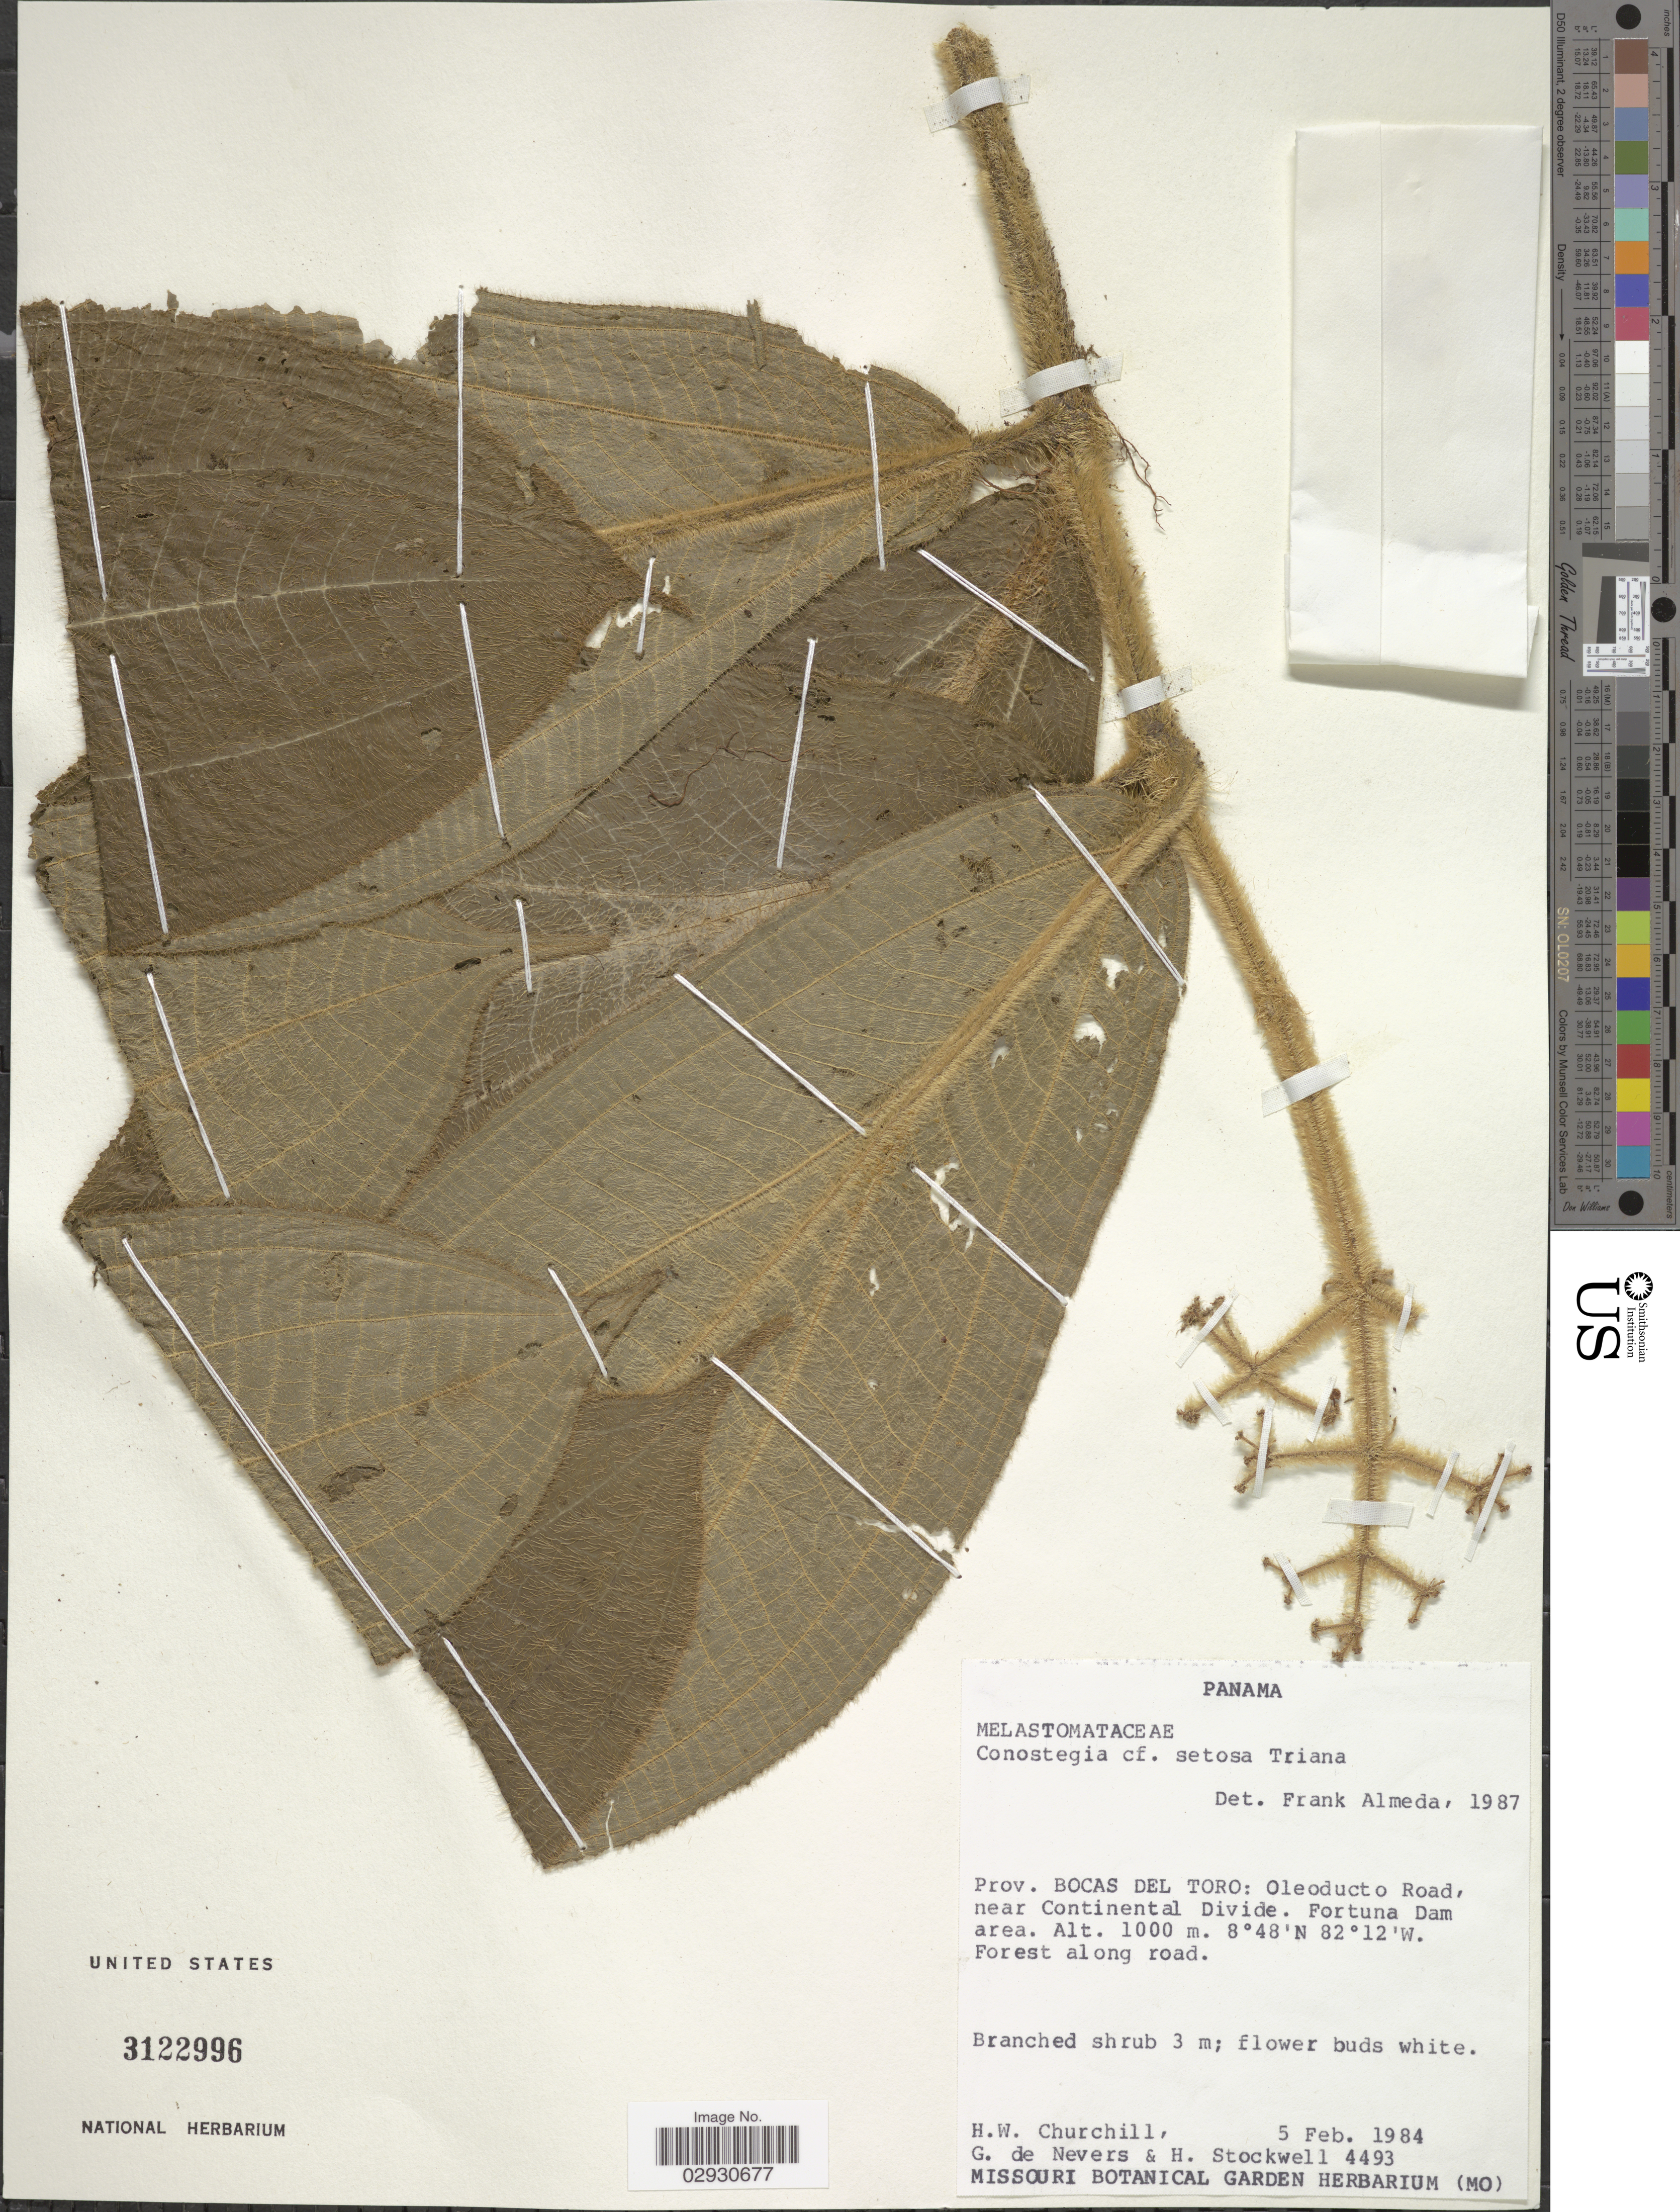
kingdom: Plantae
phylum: Tracheophyta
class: Magnoliopsida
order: Myrtales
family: Melastomataceae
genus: Conostegia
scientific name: Conostegia setosa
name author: Triana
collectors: H. Churchill, G. C. de Nevers & H. Stockwell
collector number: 4493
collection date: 1984-02-05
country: Panama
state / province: Bocas del Toro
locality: Prov. Bocas Del Toro: Oleoducto Road, near Continental Divide. Fortuna Dam area. Forest along road.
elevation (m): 1000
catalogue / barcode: US 3122996